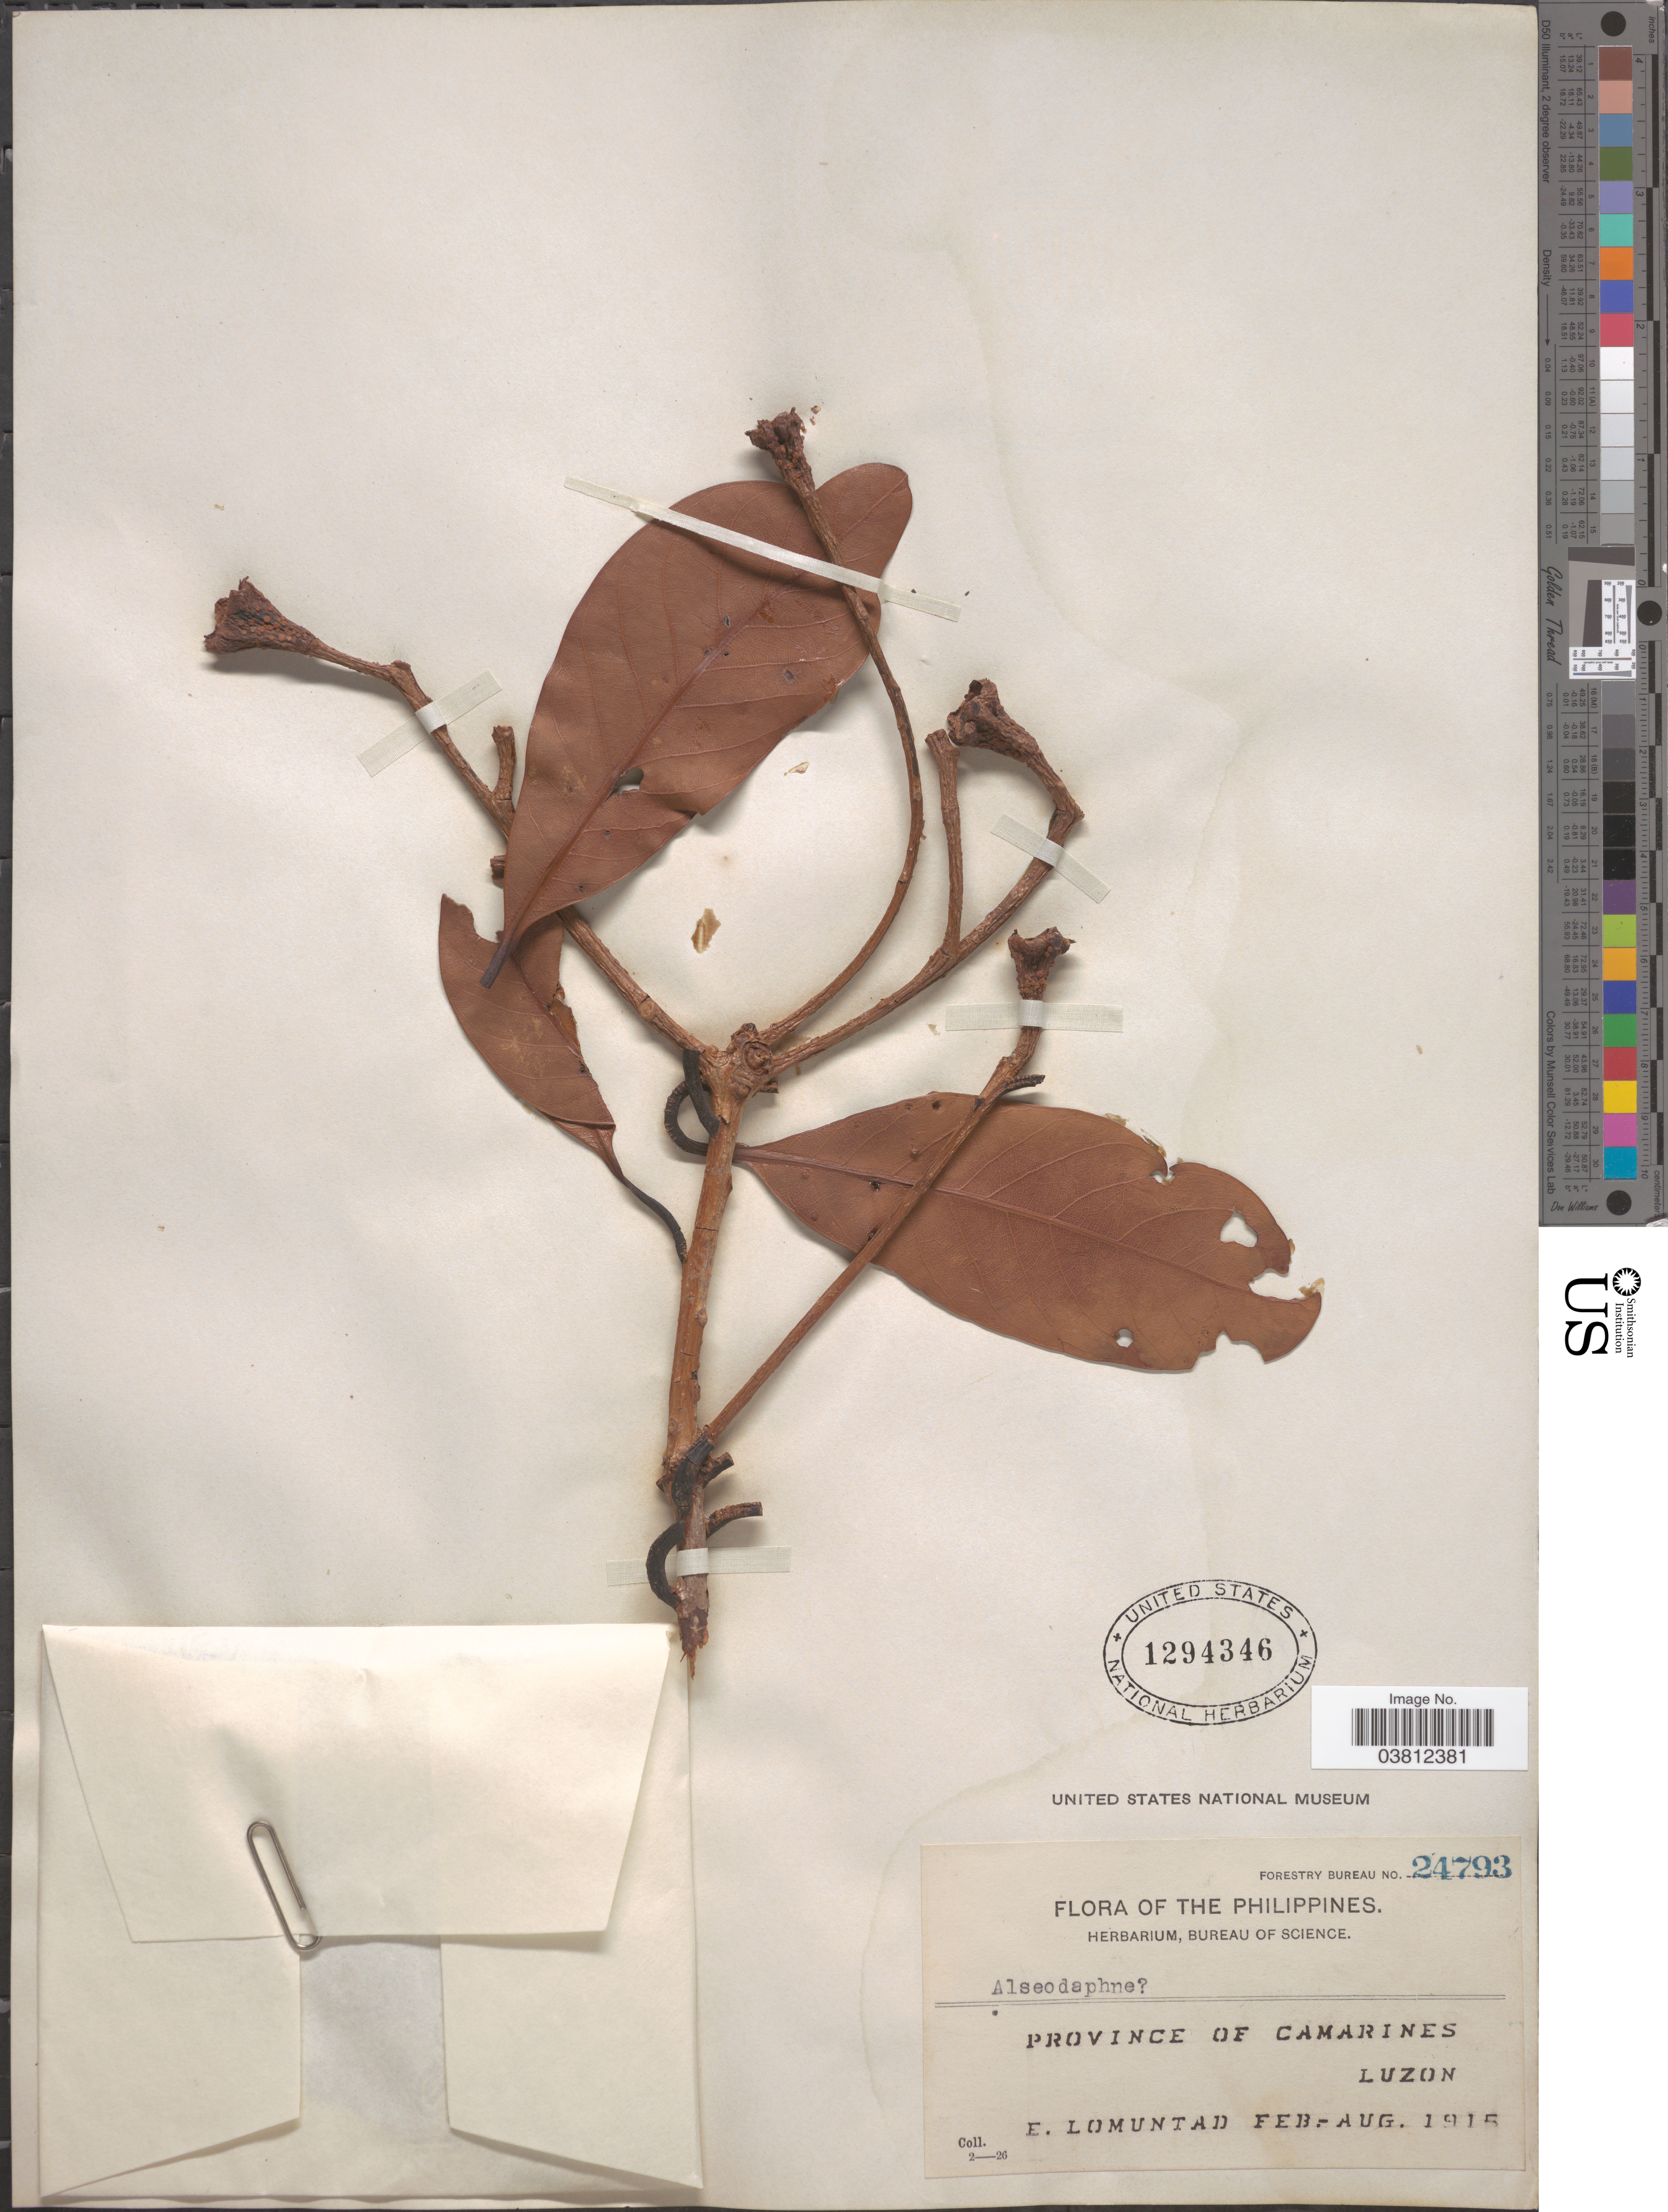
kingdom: Plantae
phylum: Tracheophyta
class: Magnoliopsida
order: Laurales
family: Lauraceae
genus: Alseodaphne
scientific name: Alseodaphne sp.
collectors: E. Lomuntad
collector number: Forestry Bureau 24793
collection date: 1915-02/1915-08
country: Philippines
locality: Province of Camarines. Luzon.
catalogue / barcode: US 1294346